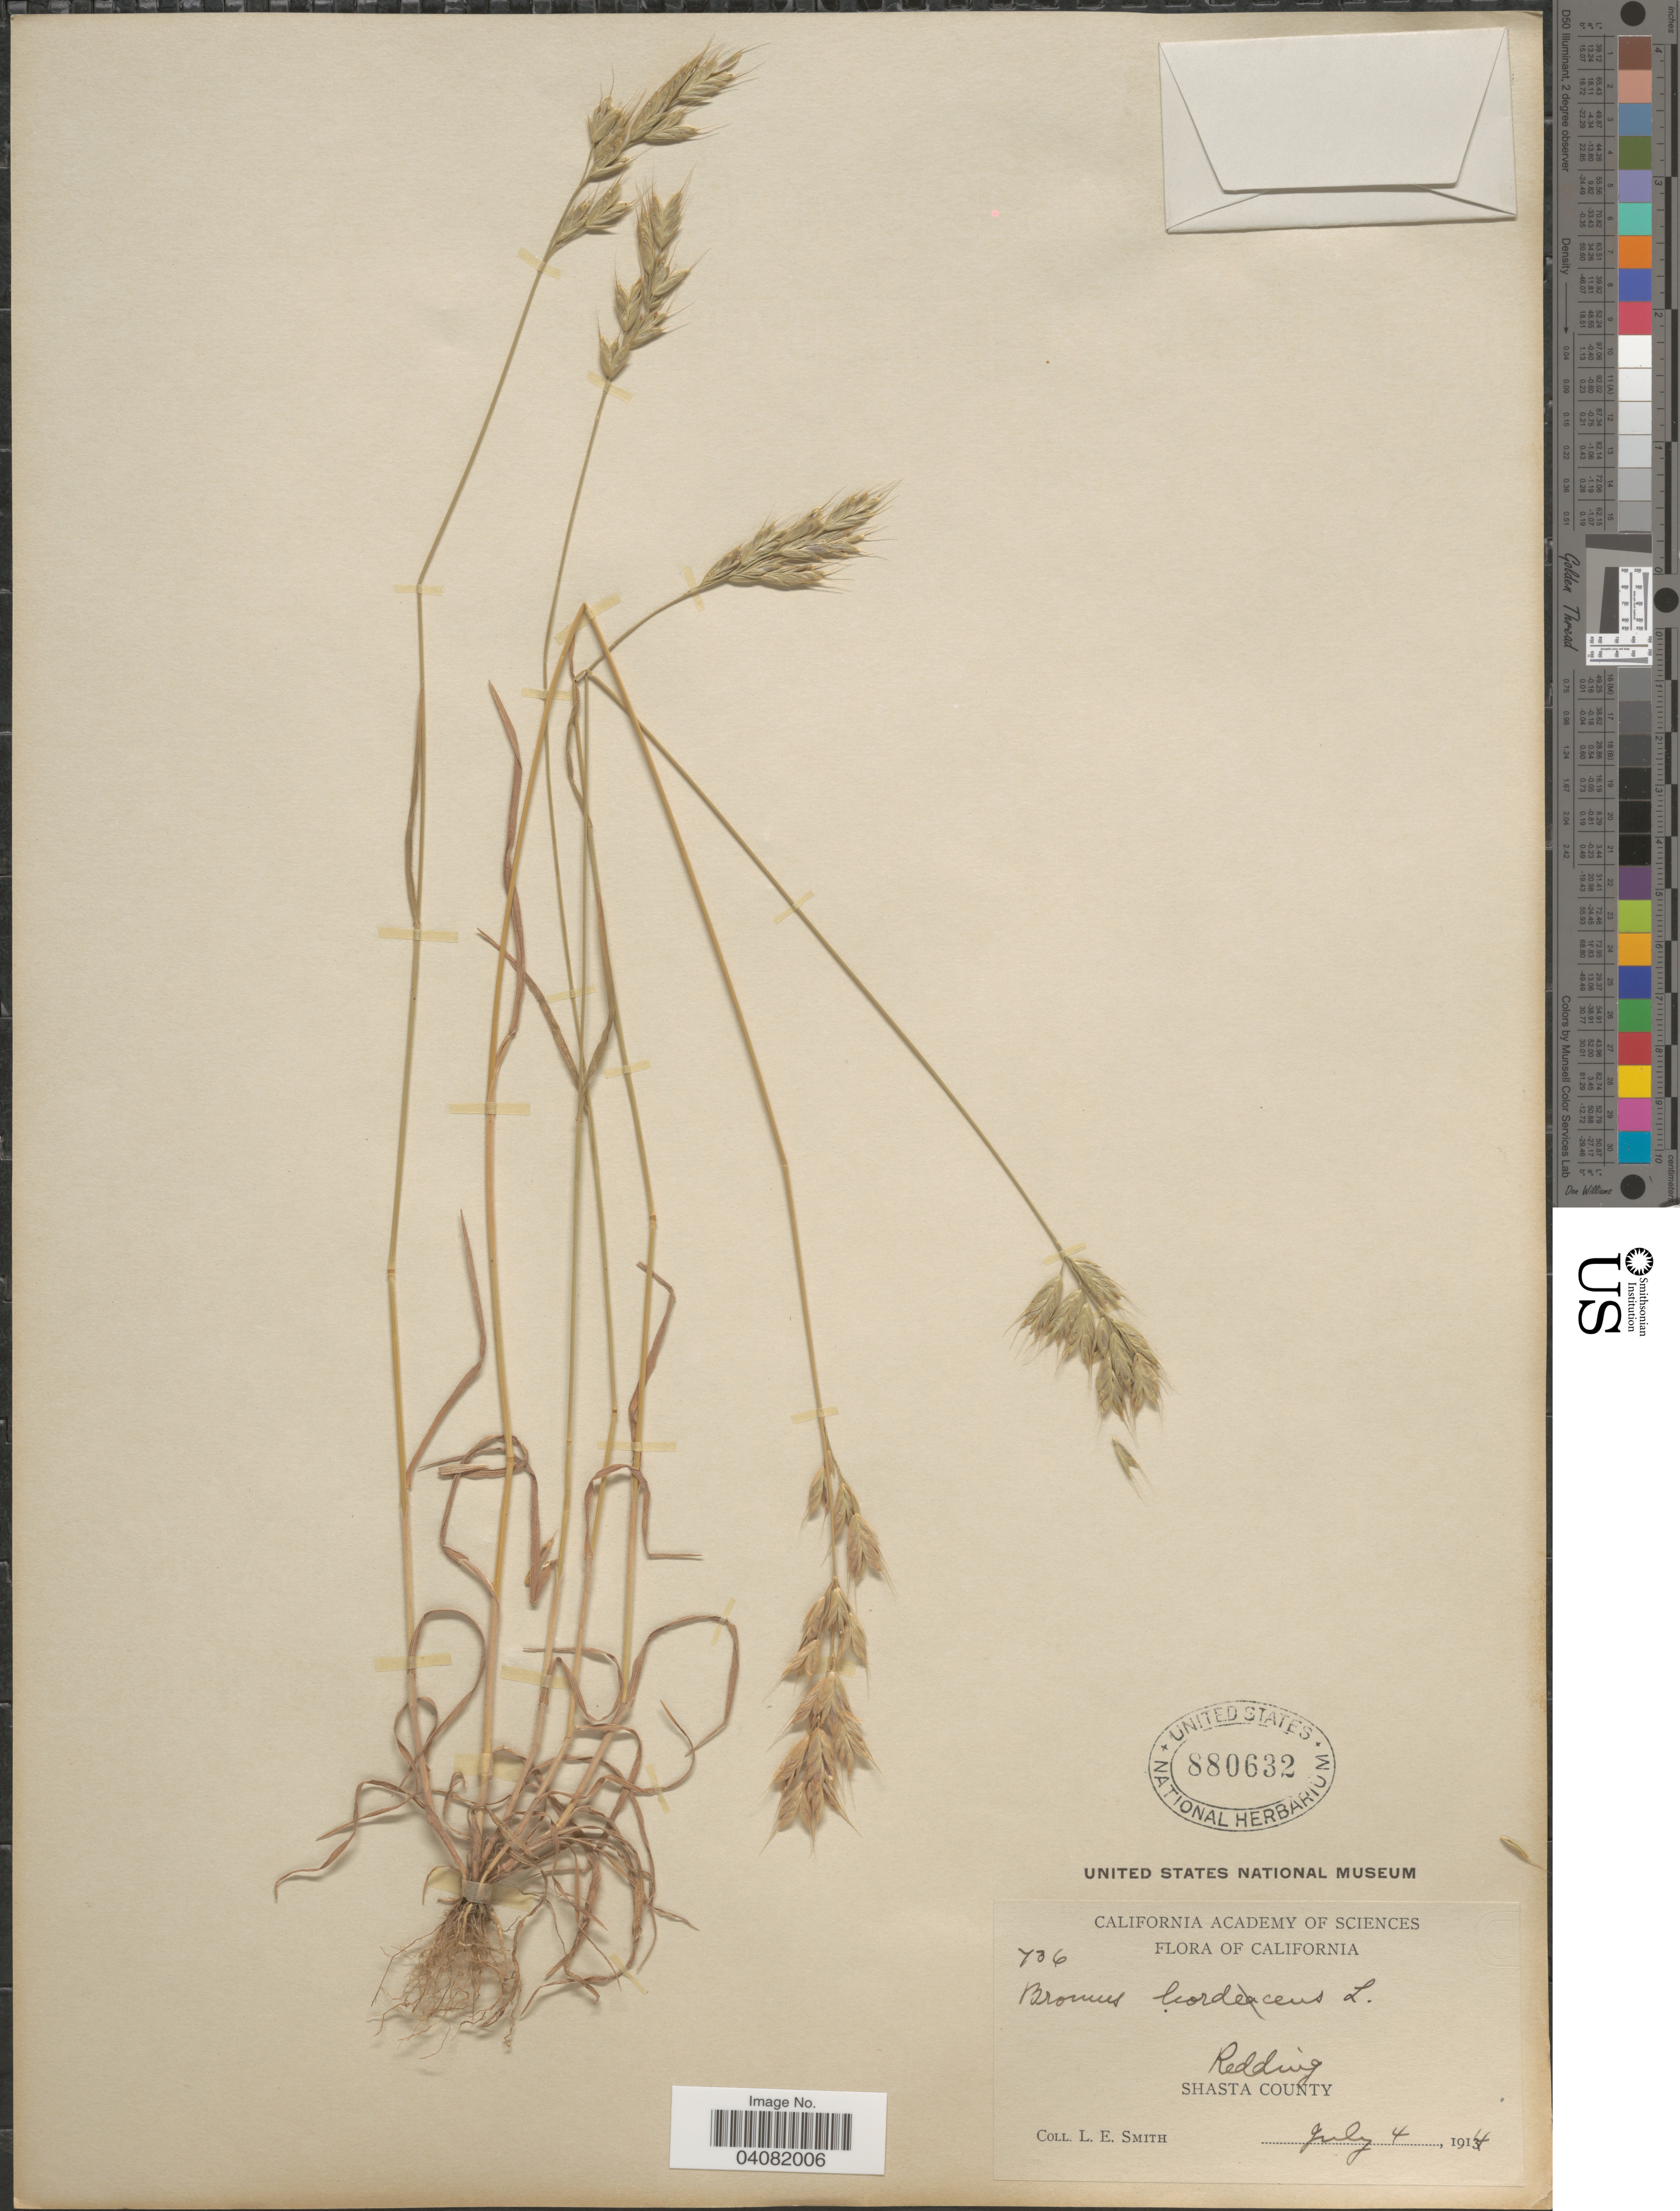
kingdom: Plantae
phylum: Tracheophyta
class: Liliopsida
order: Poales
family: Poaceae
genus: Bromus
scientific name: Bromus hordeaceus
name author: L.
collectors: L. E. Smith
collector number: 736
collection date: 1914-07-04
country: United States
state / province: California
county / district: Shasta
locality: Redding. Shasta County.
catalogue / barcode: US 880632